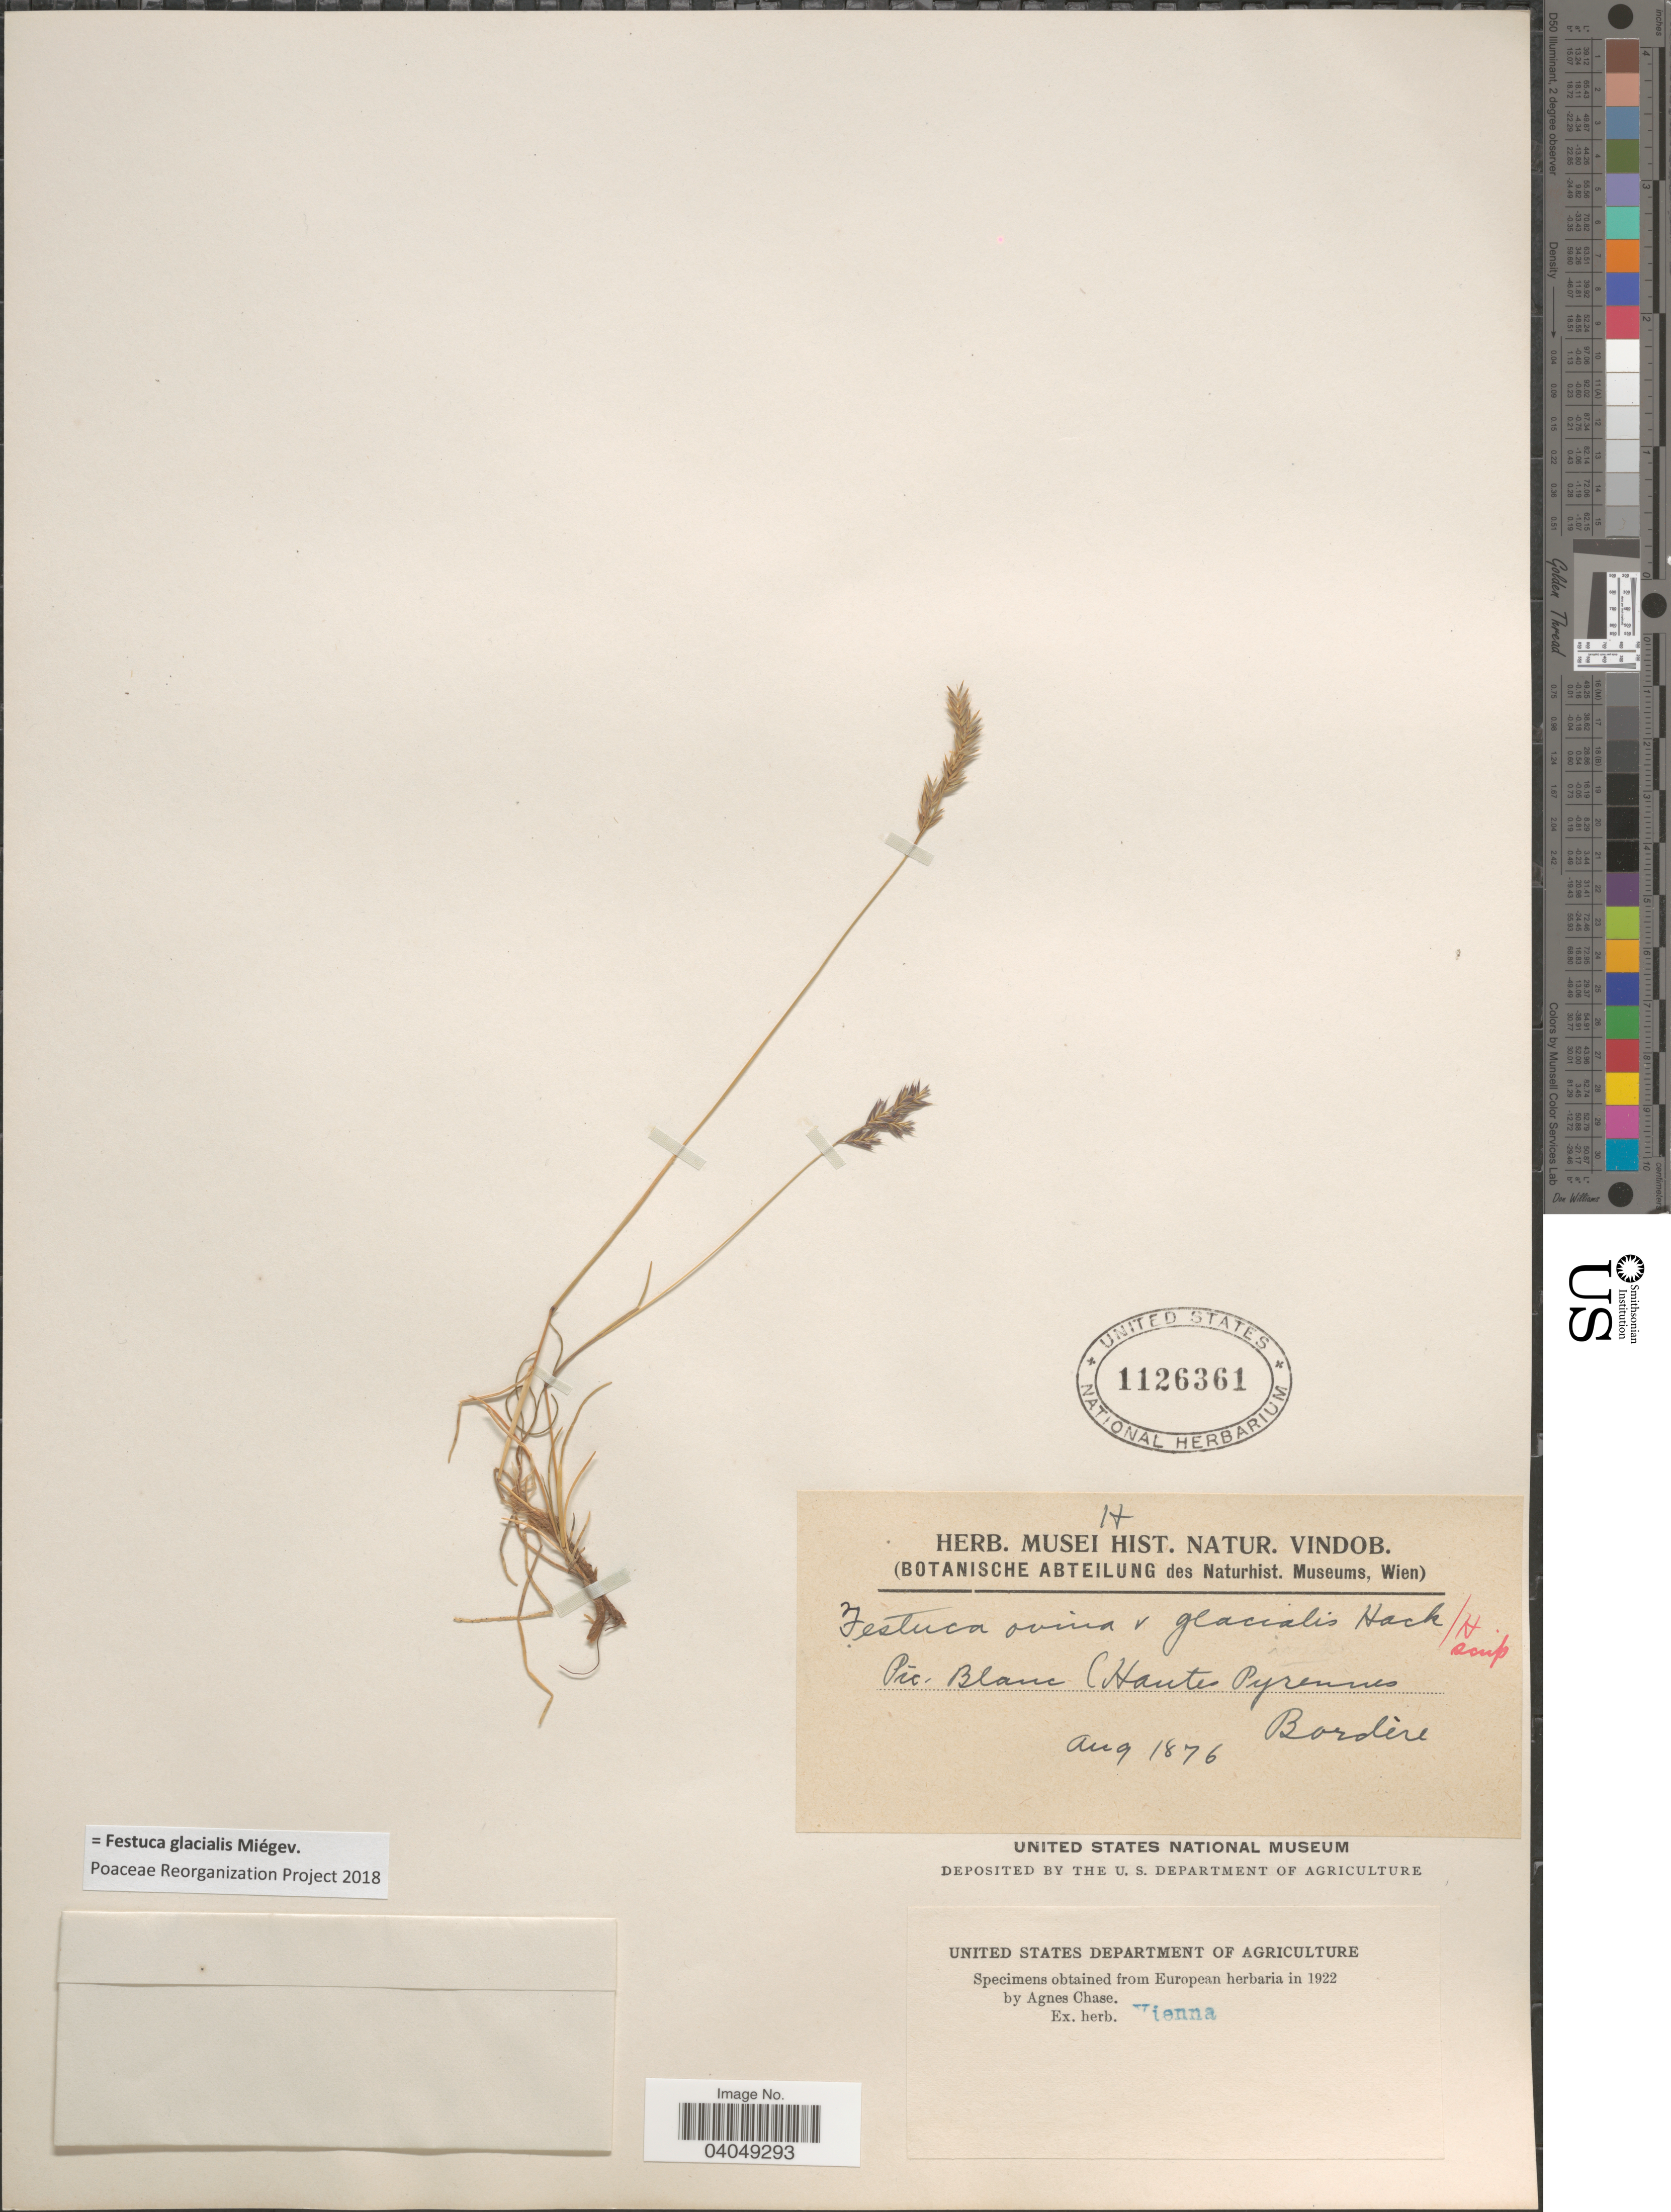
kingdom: Plantae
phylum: Tracheophyta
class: Liliopsida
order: Poales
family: Poaceae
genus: Festuca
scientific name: Festuca glacialis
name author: Miégev.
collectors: -. Bordère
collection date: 1876-08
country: France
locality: Pic. Blanc (Haute Pyrenees.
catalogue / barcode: US 1126361